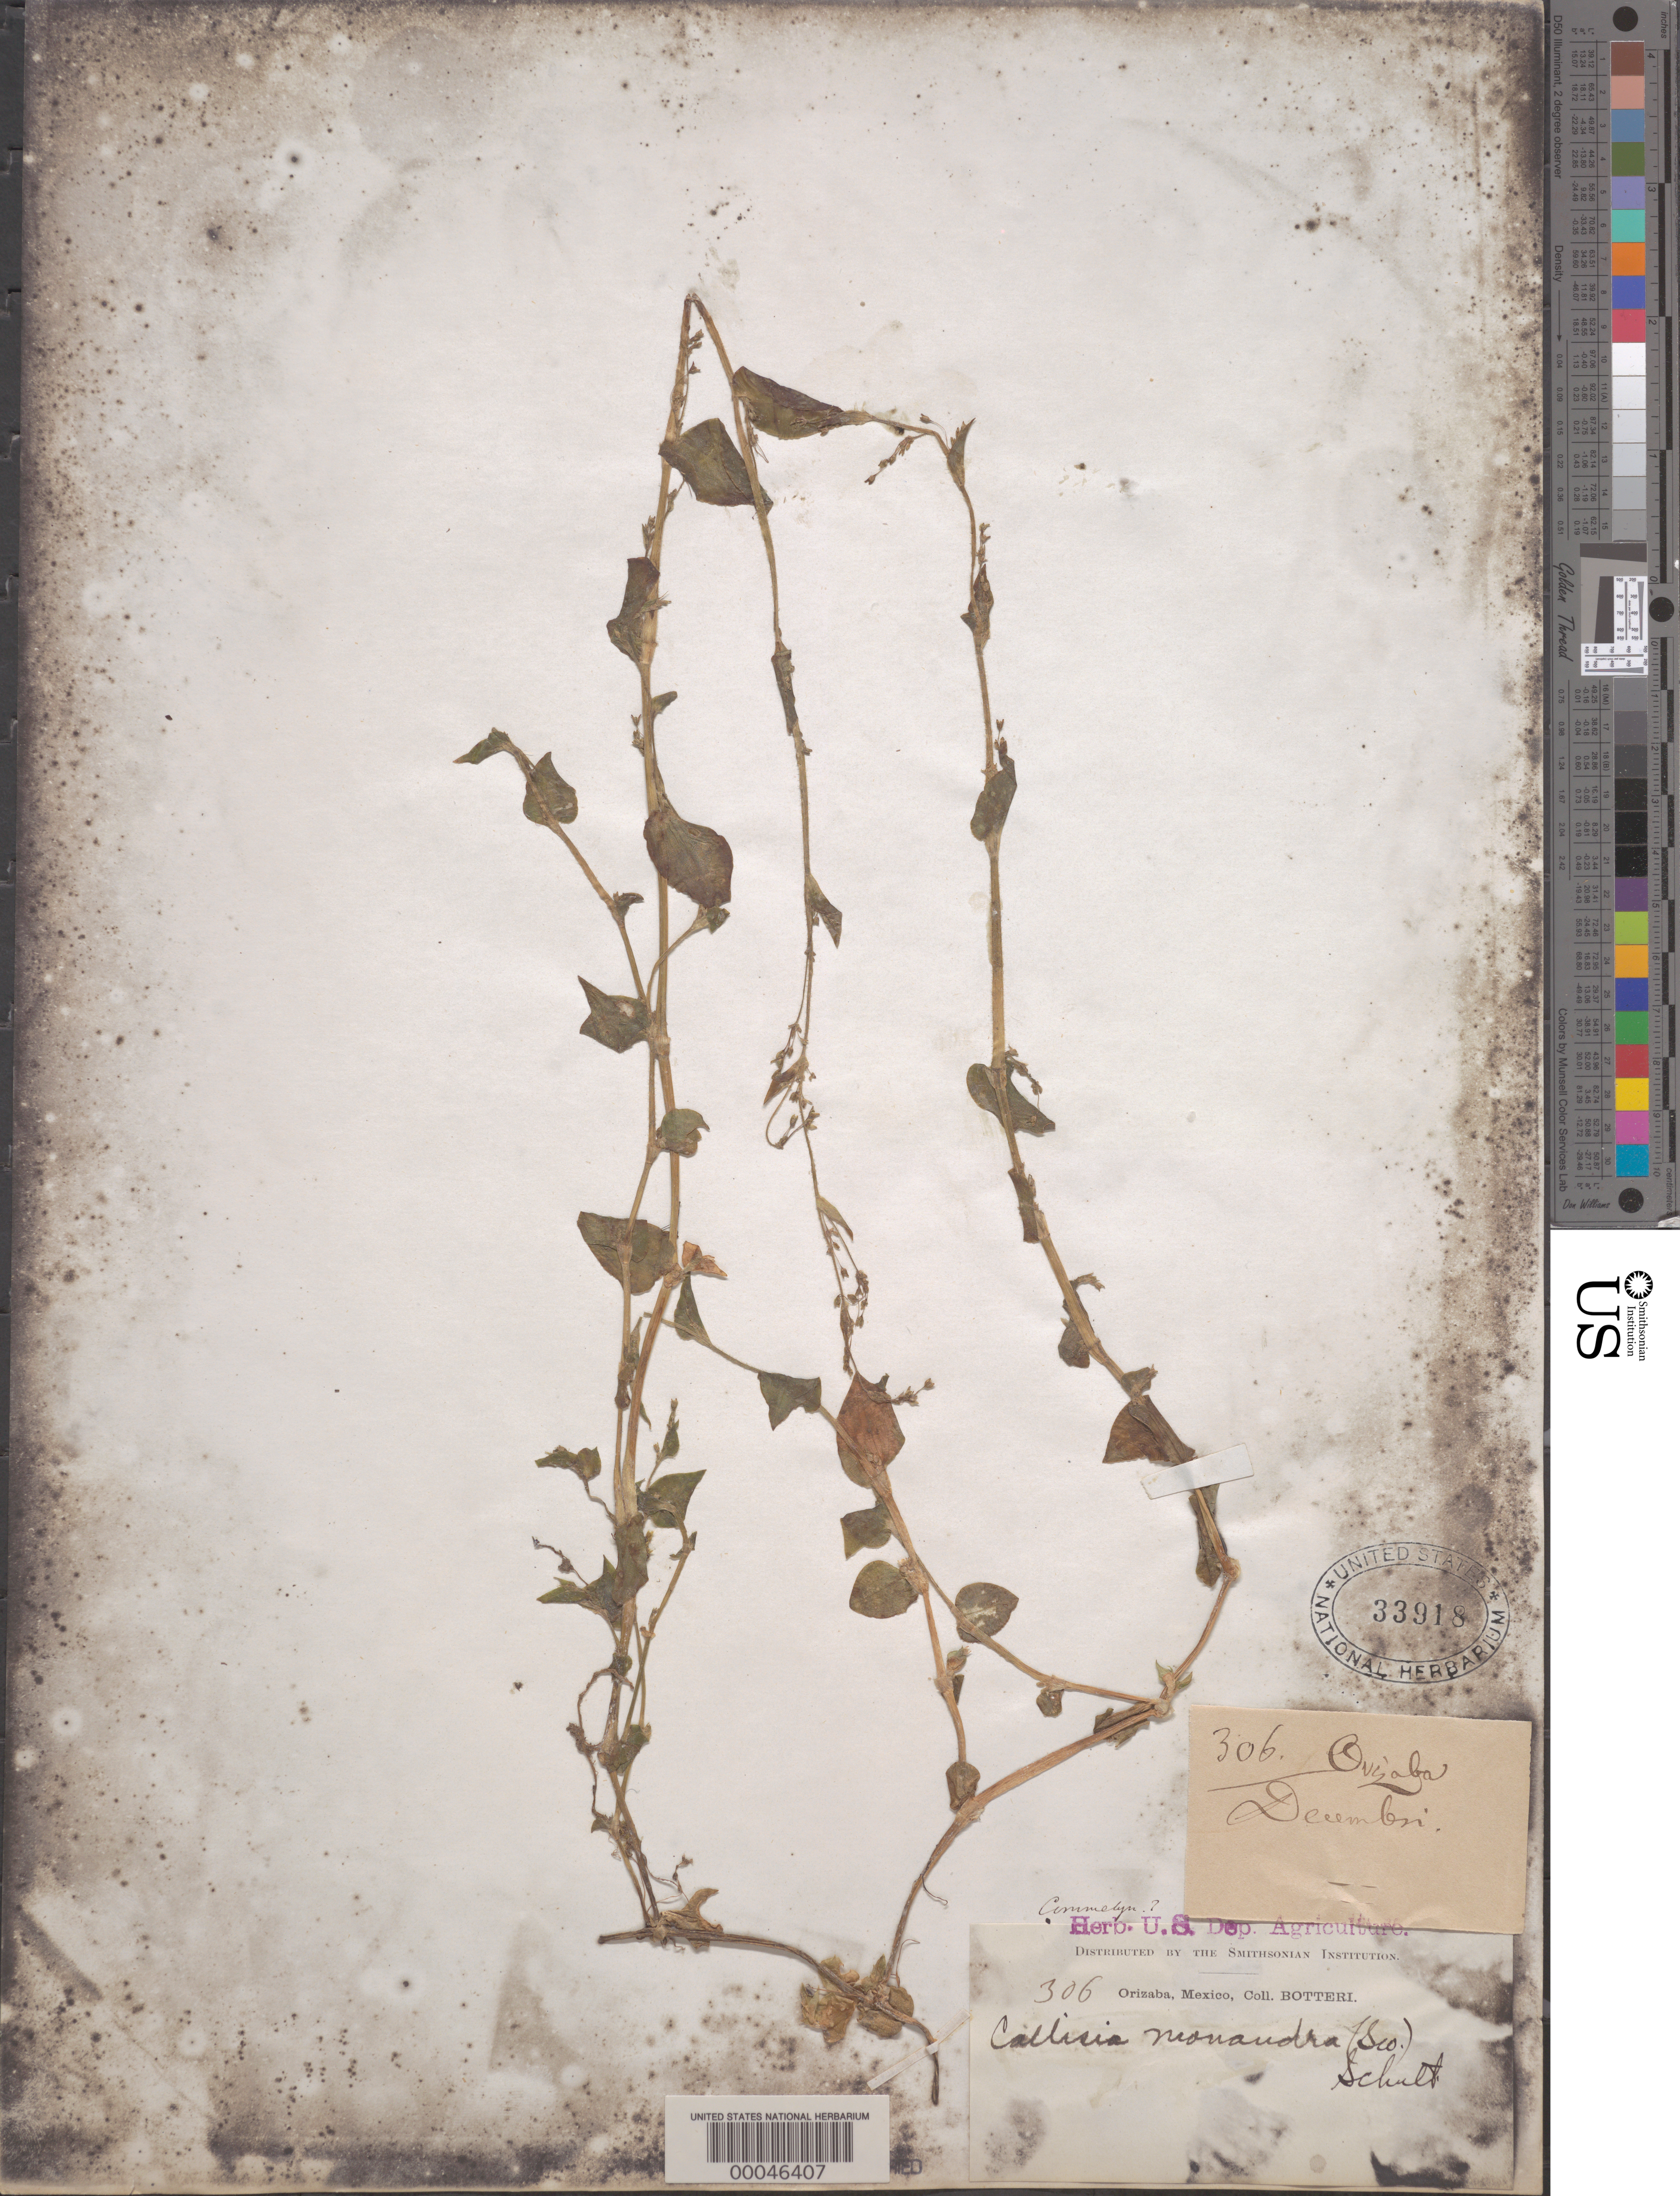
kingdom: Plantae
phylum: Tracheophyta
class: Liliopsida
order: Commelinales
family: Commelinaceae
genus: Callisia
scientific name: Callisia monandra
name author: (Sw.) Schult. & Schult. f.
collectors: -. Botteri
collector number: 306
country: Mexico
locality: Mt. Orizaba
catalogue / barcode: US 33918